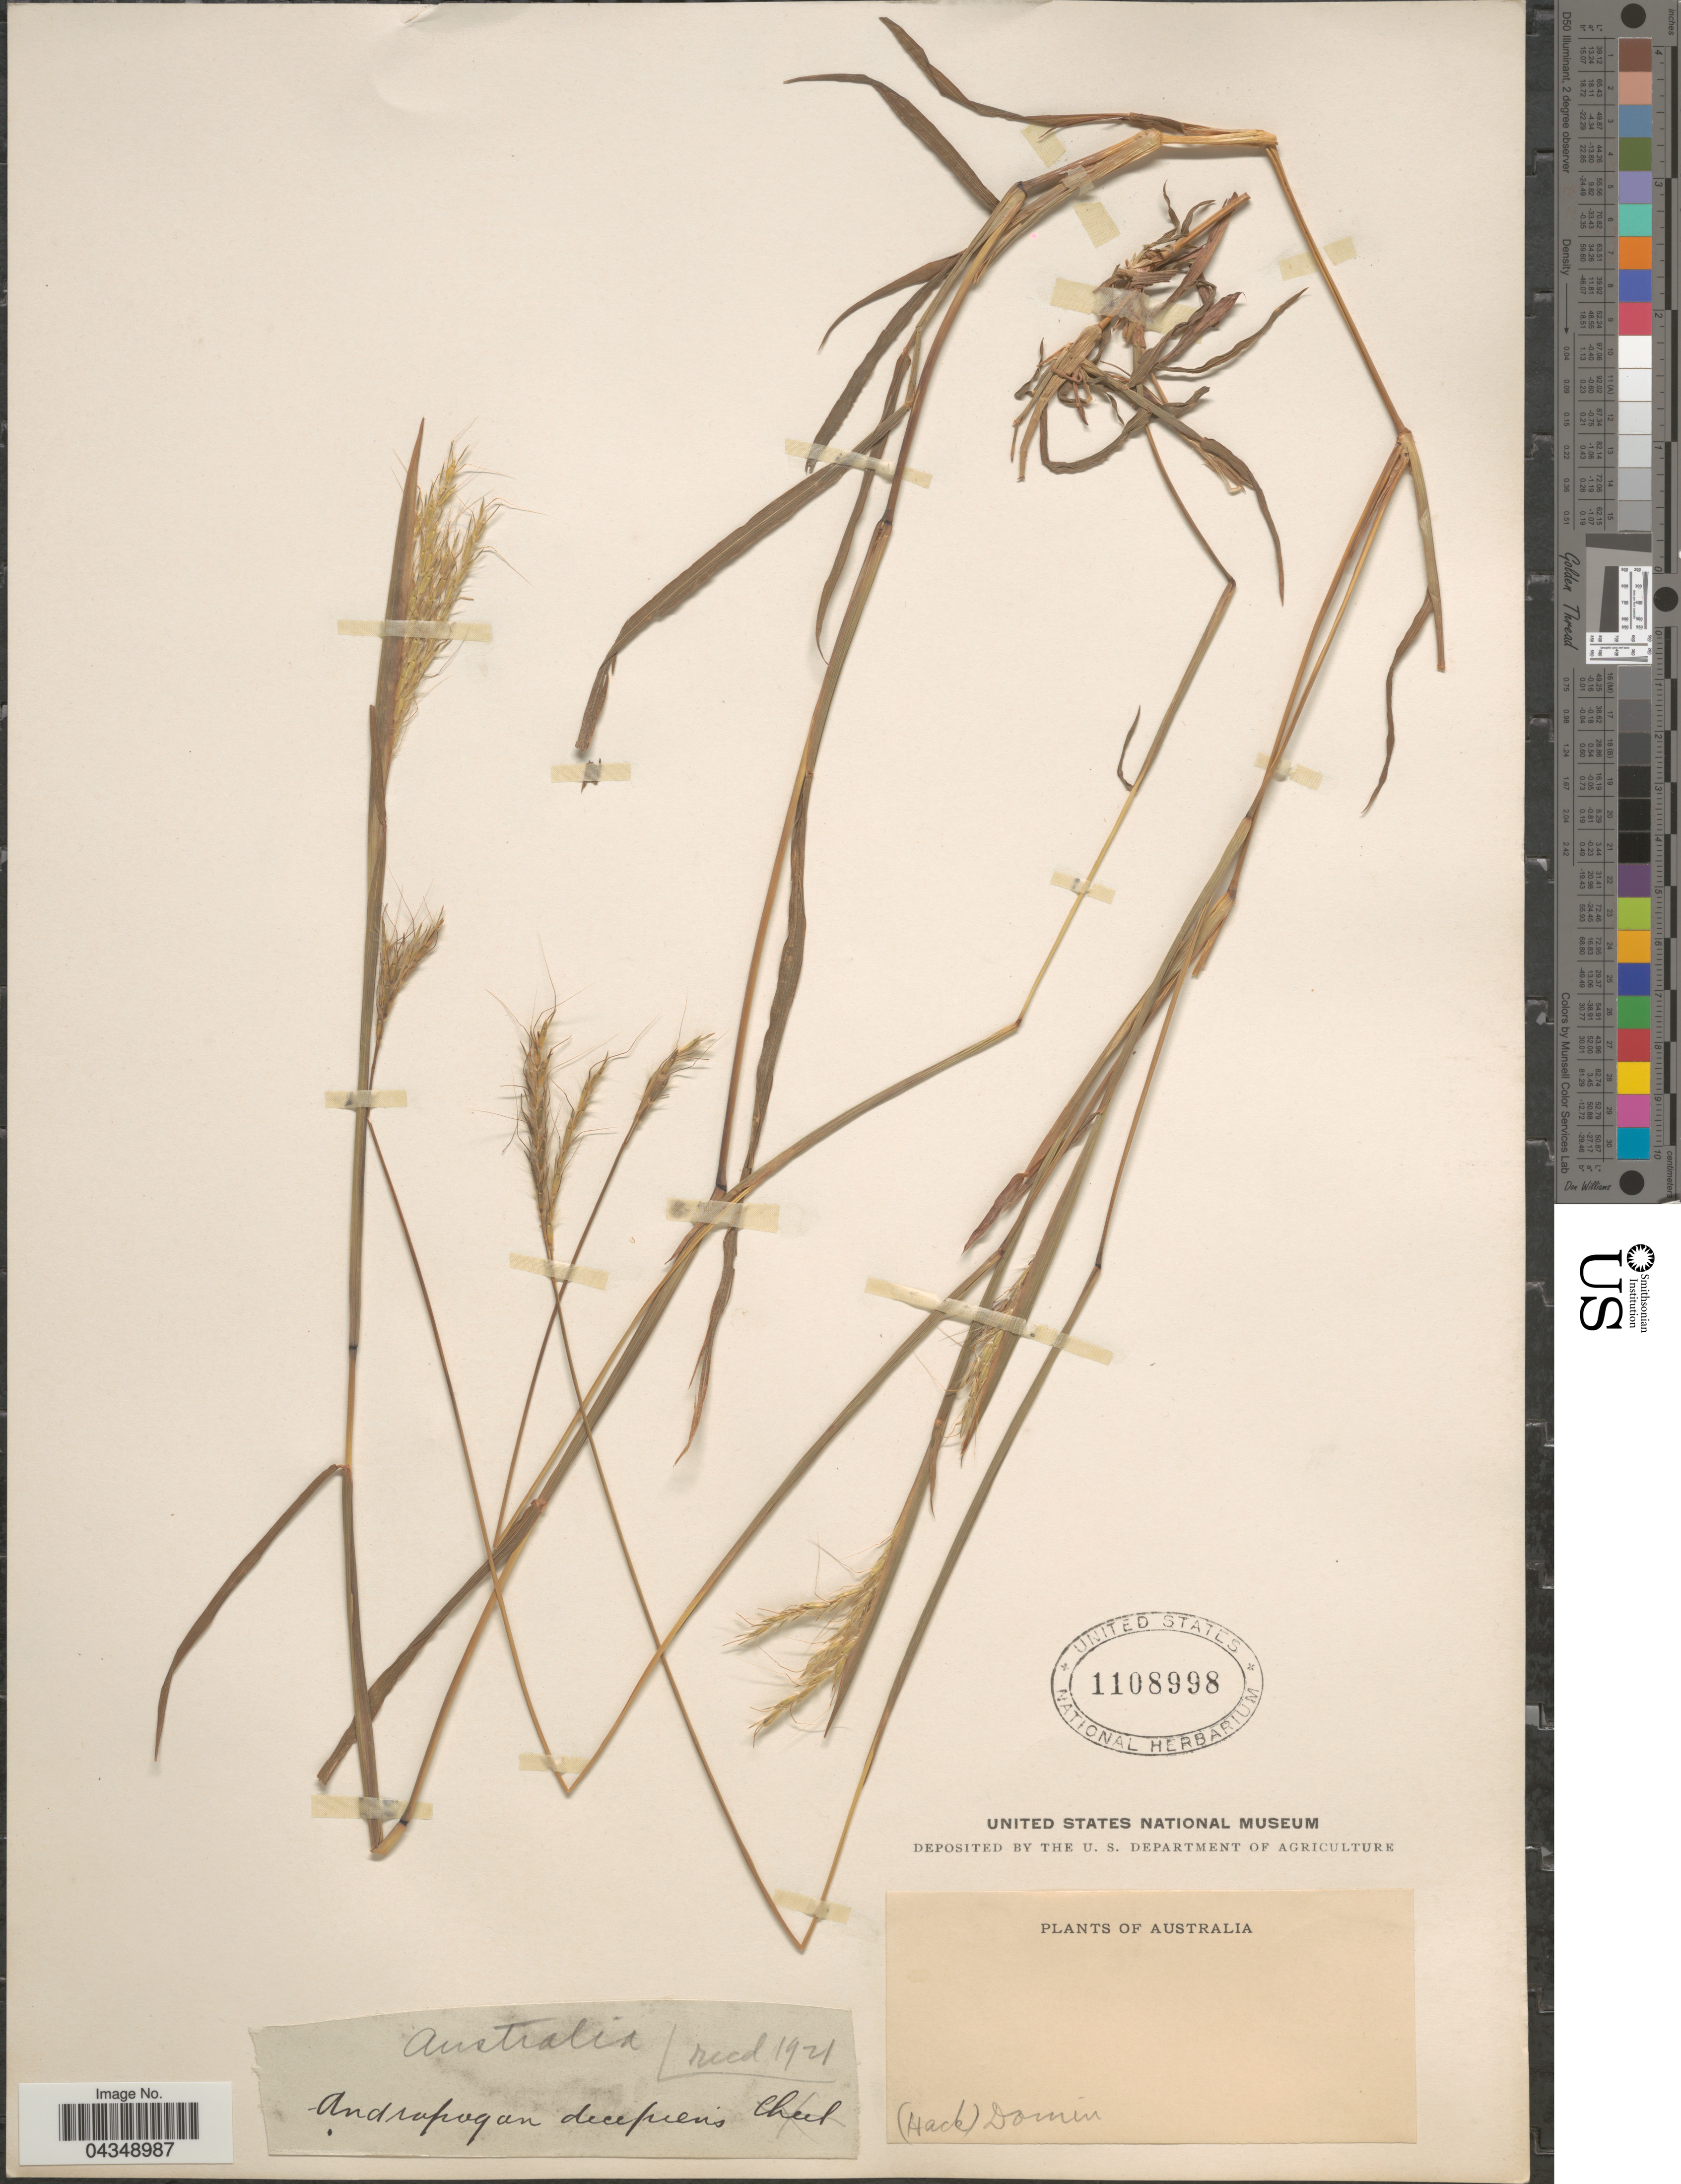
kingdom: Plantae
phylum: Tracheophyta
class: Liliopsida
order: Poales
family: Poaceae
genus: Bothriochloa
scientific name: Bothriochloa macra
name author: (Steud.) S.T. Blake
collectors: Domin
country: Australia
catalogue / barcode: US 1108998